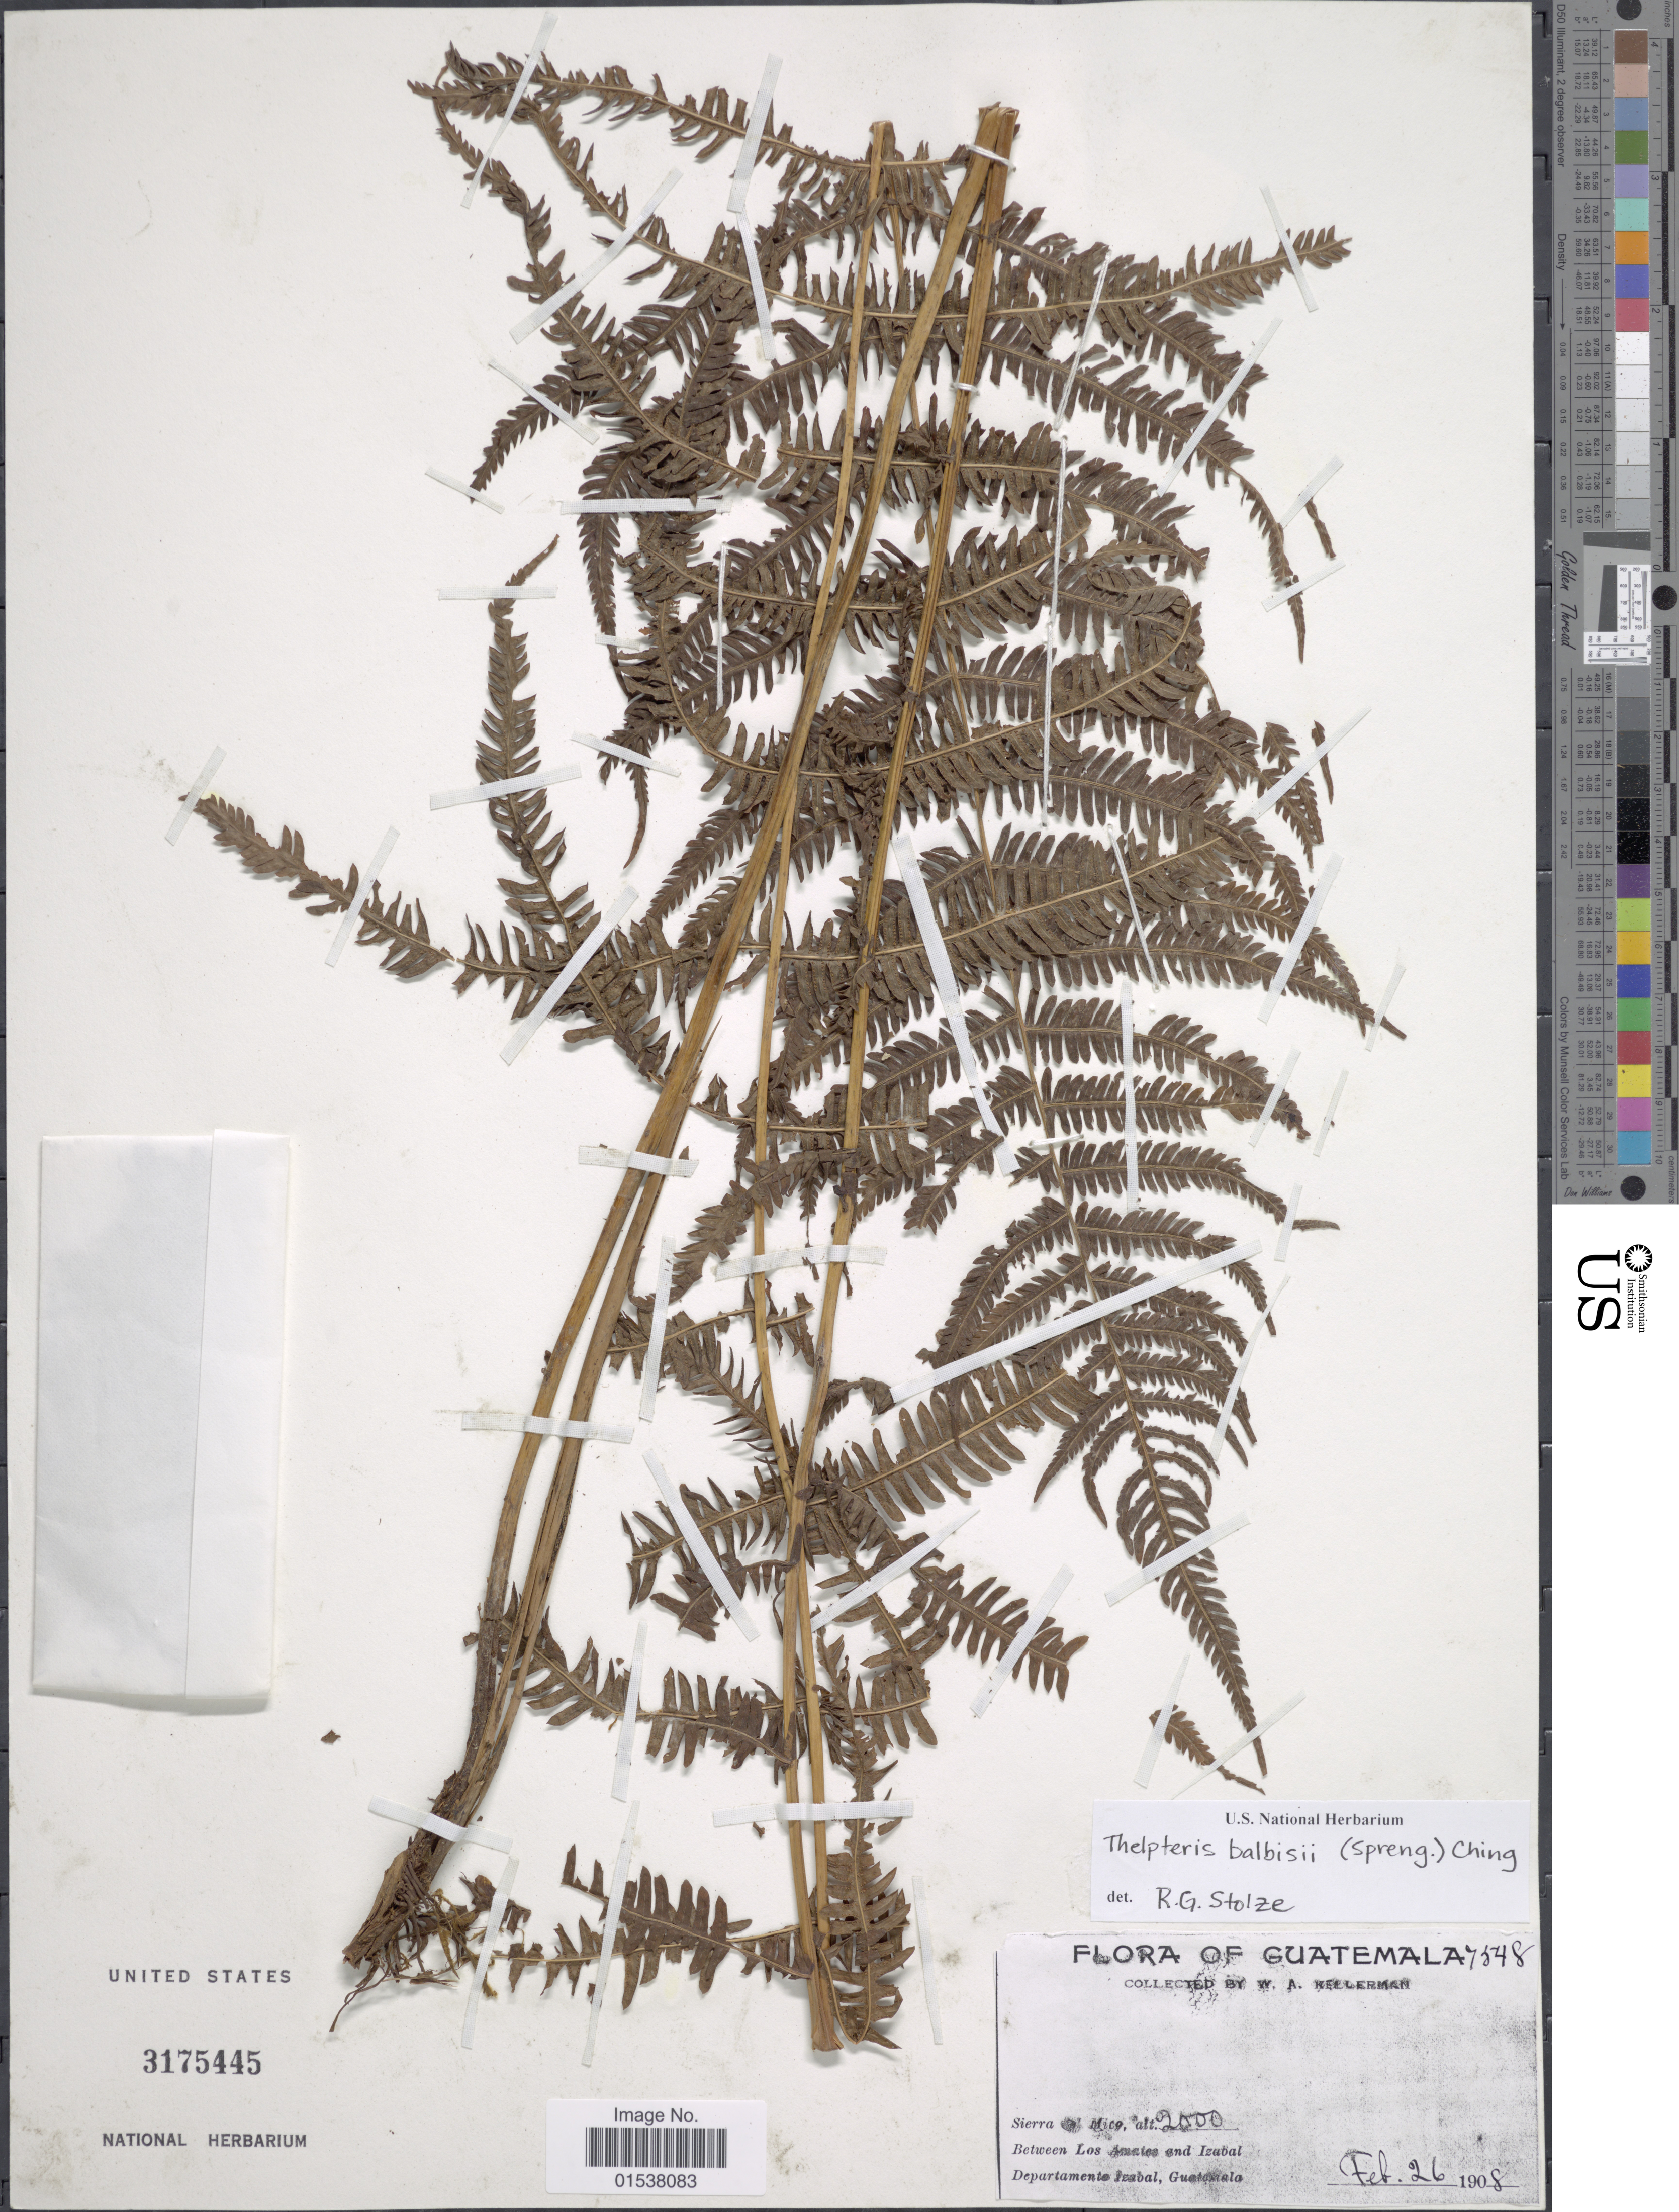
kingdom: Plantae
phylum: Tracheophyta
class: Polypodiopsida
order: Polypodiales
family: Thelypteridaceae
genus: Amauropelta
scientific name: Amauropelta balbisii (Spreng.) comb. nov., ined. 2015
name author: (Spreng.)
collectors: W. Kellerman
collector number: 7548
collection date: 1908-02-26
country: Guatemala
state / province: Izabal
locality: Sierra del Mico, between Los Amates and Izabal, Departamento Izabal, Guatemala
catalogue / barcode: US 3175445